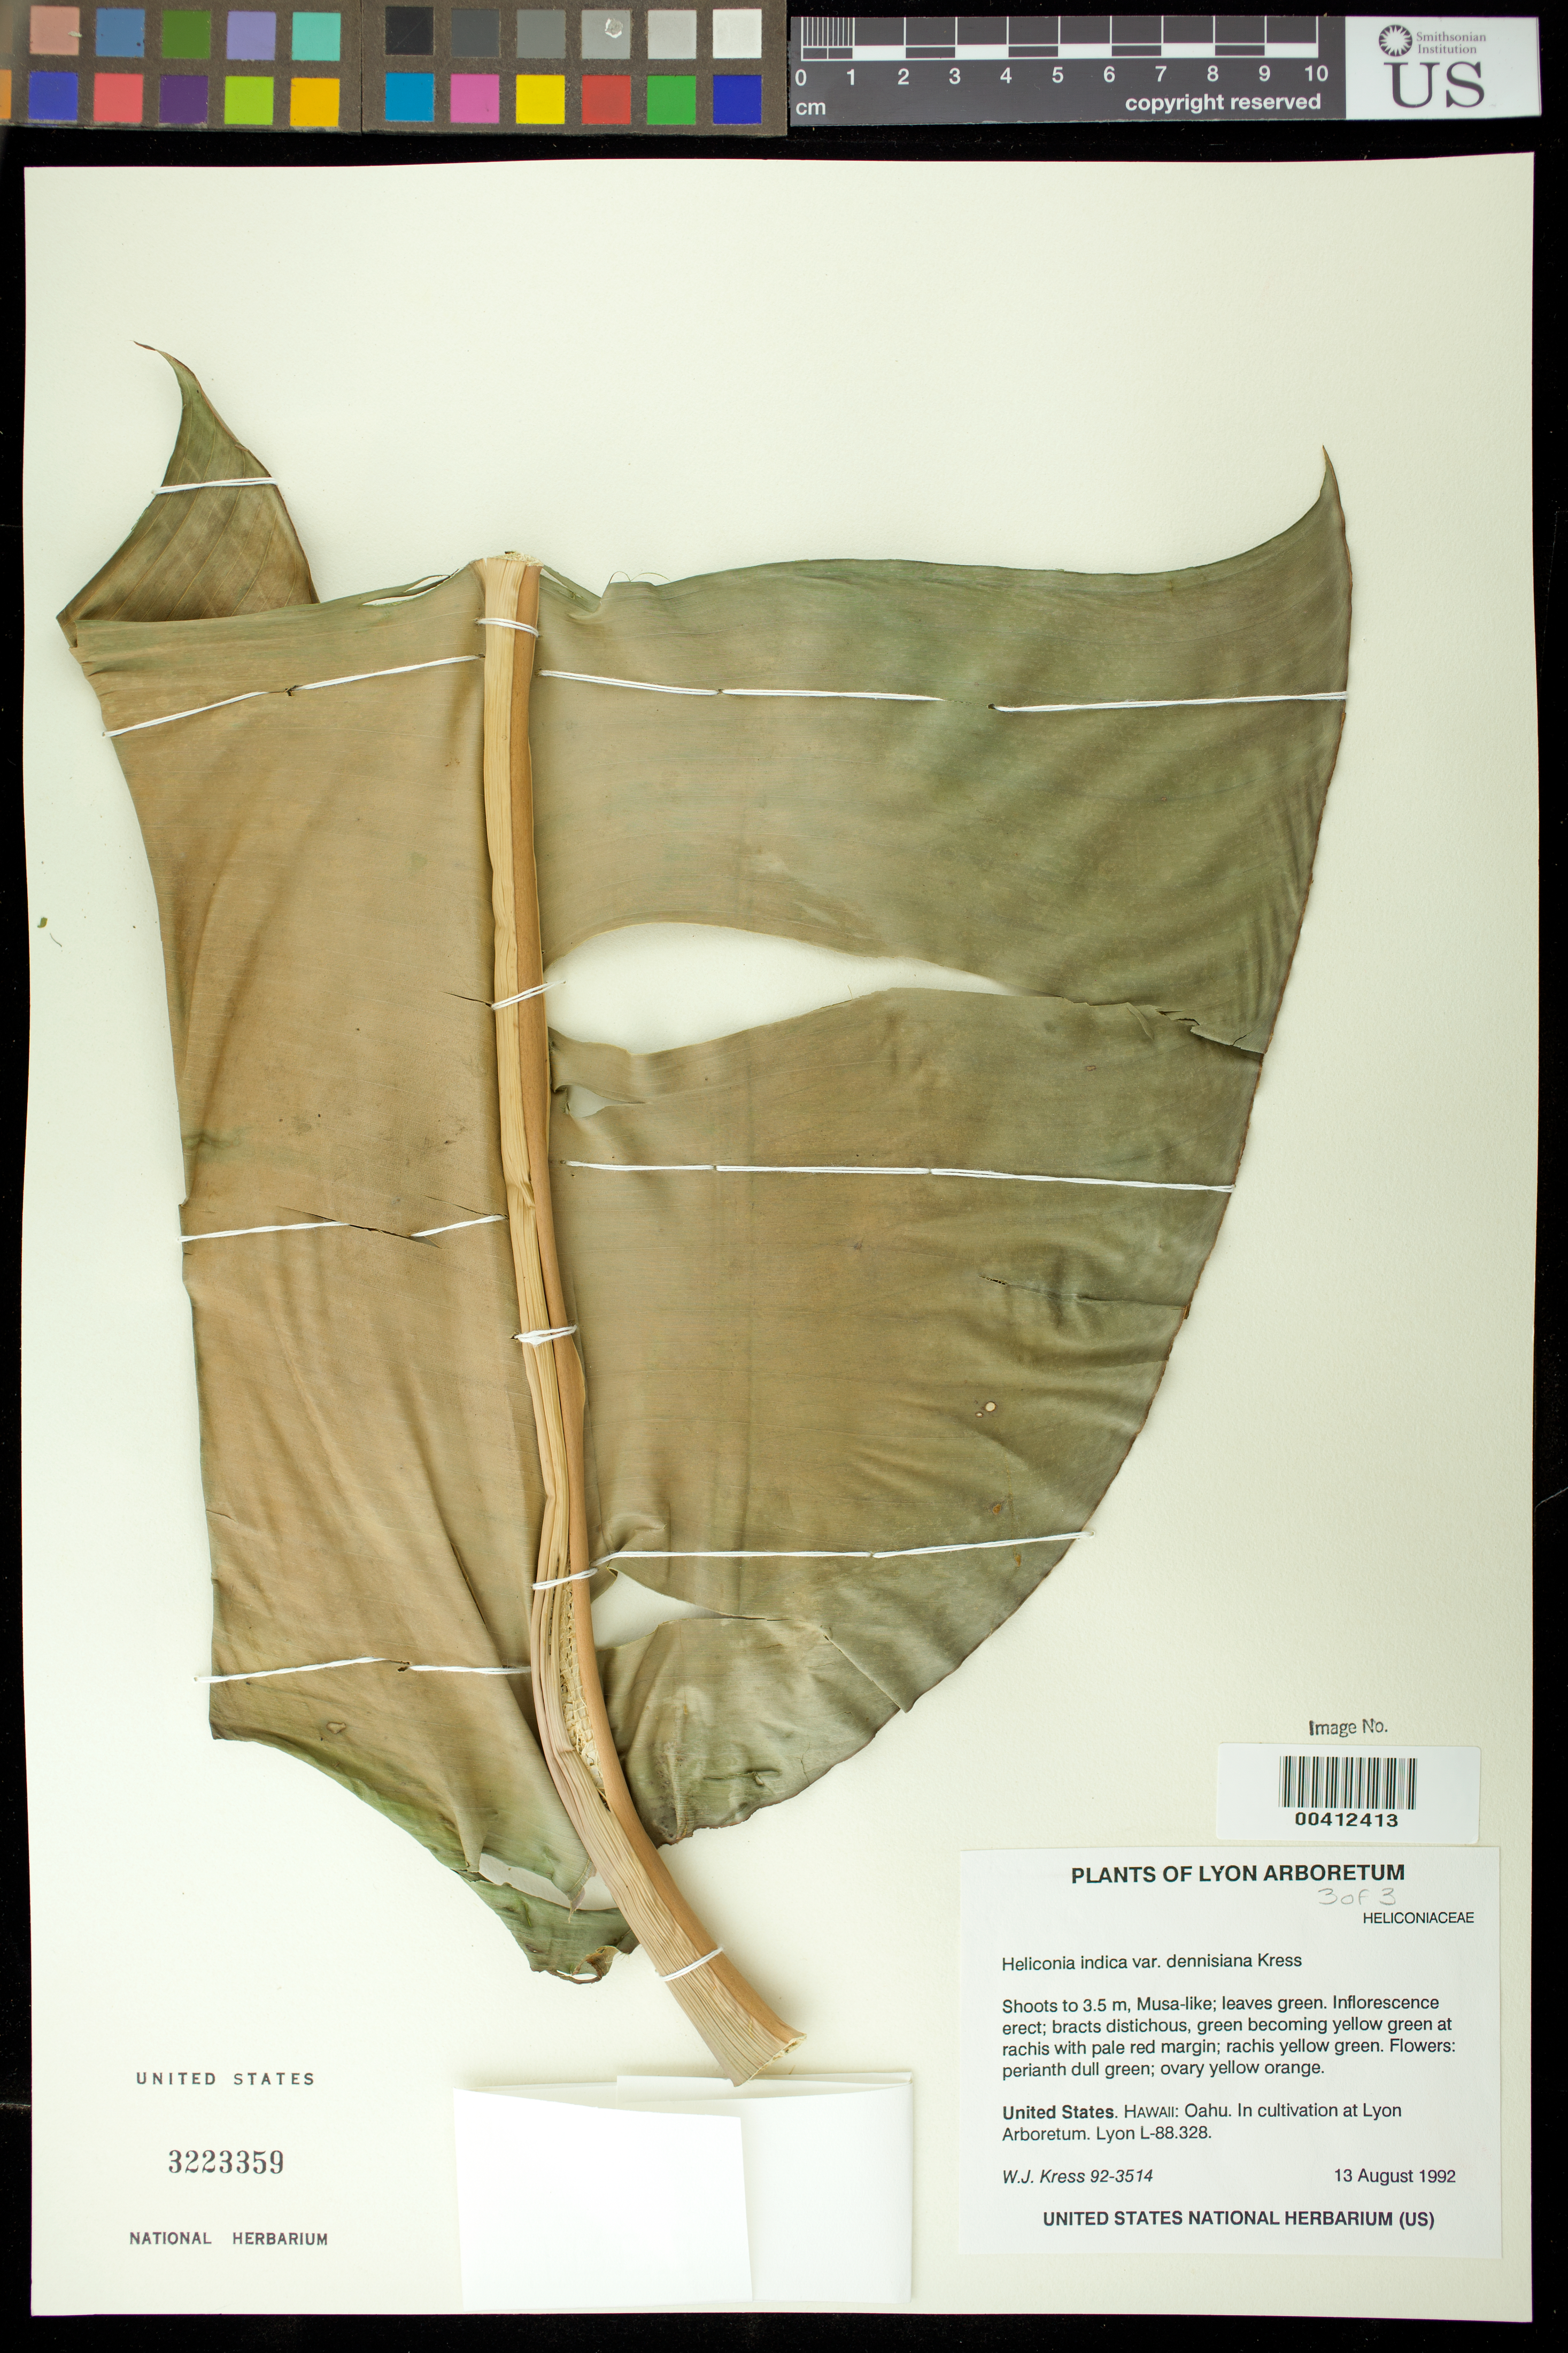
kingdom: Plantae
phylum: Tracheophyta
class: Liliopsida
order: Zingiberales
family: Heliconiaceae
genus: Heliconia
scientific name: Heliconia indica var. dennisiana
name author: W.J. Kress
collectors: W. J. Kress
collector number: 92-3514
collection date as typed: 13 Aug 1992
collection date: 1992-08-13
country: United States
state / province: Hawaii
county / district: Honolulu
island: Oahu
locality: Lyon arboretum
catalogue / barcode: US 3223359